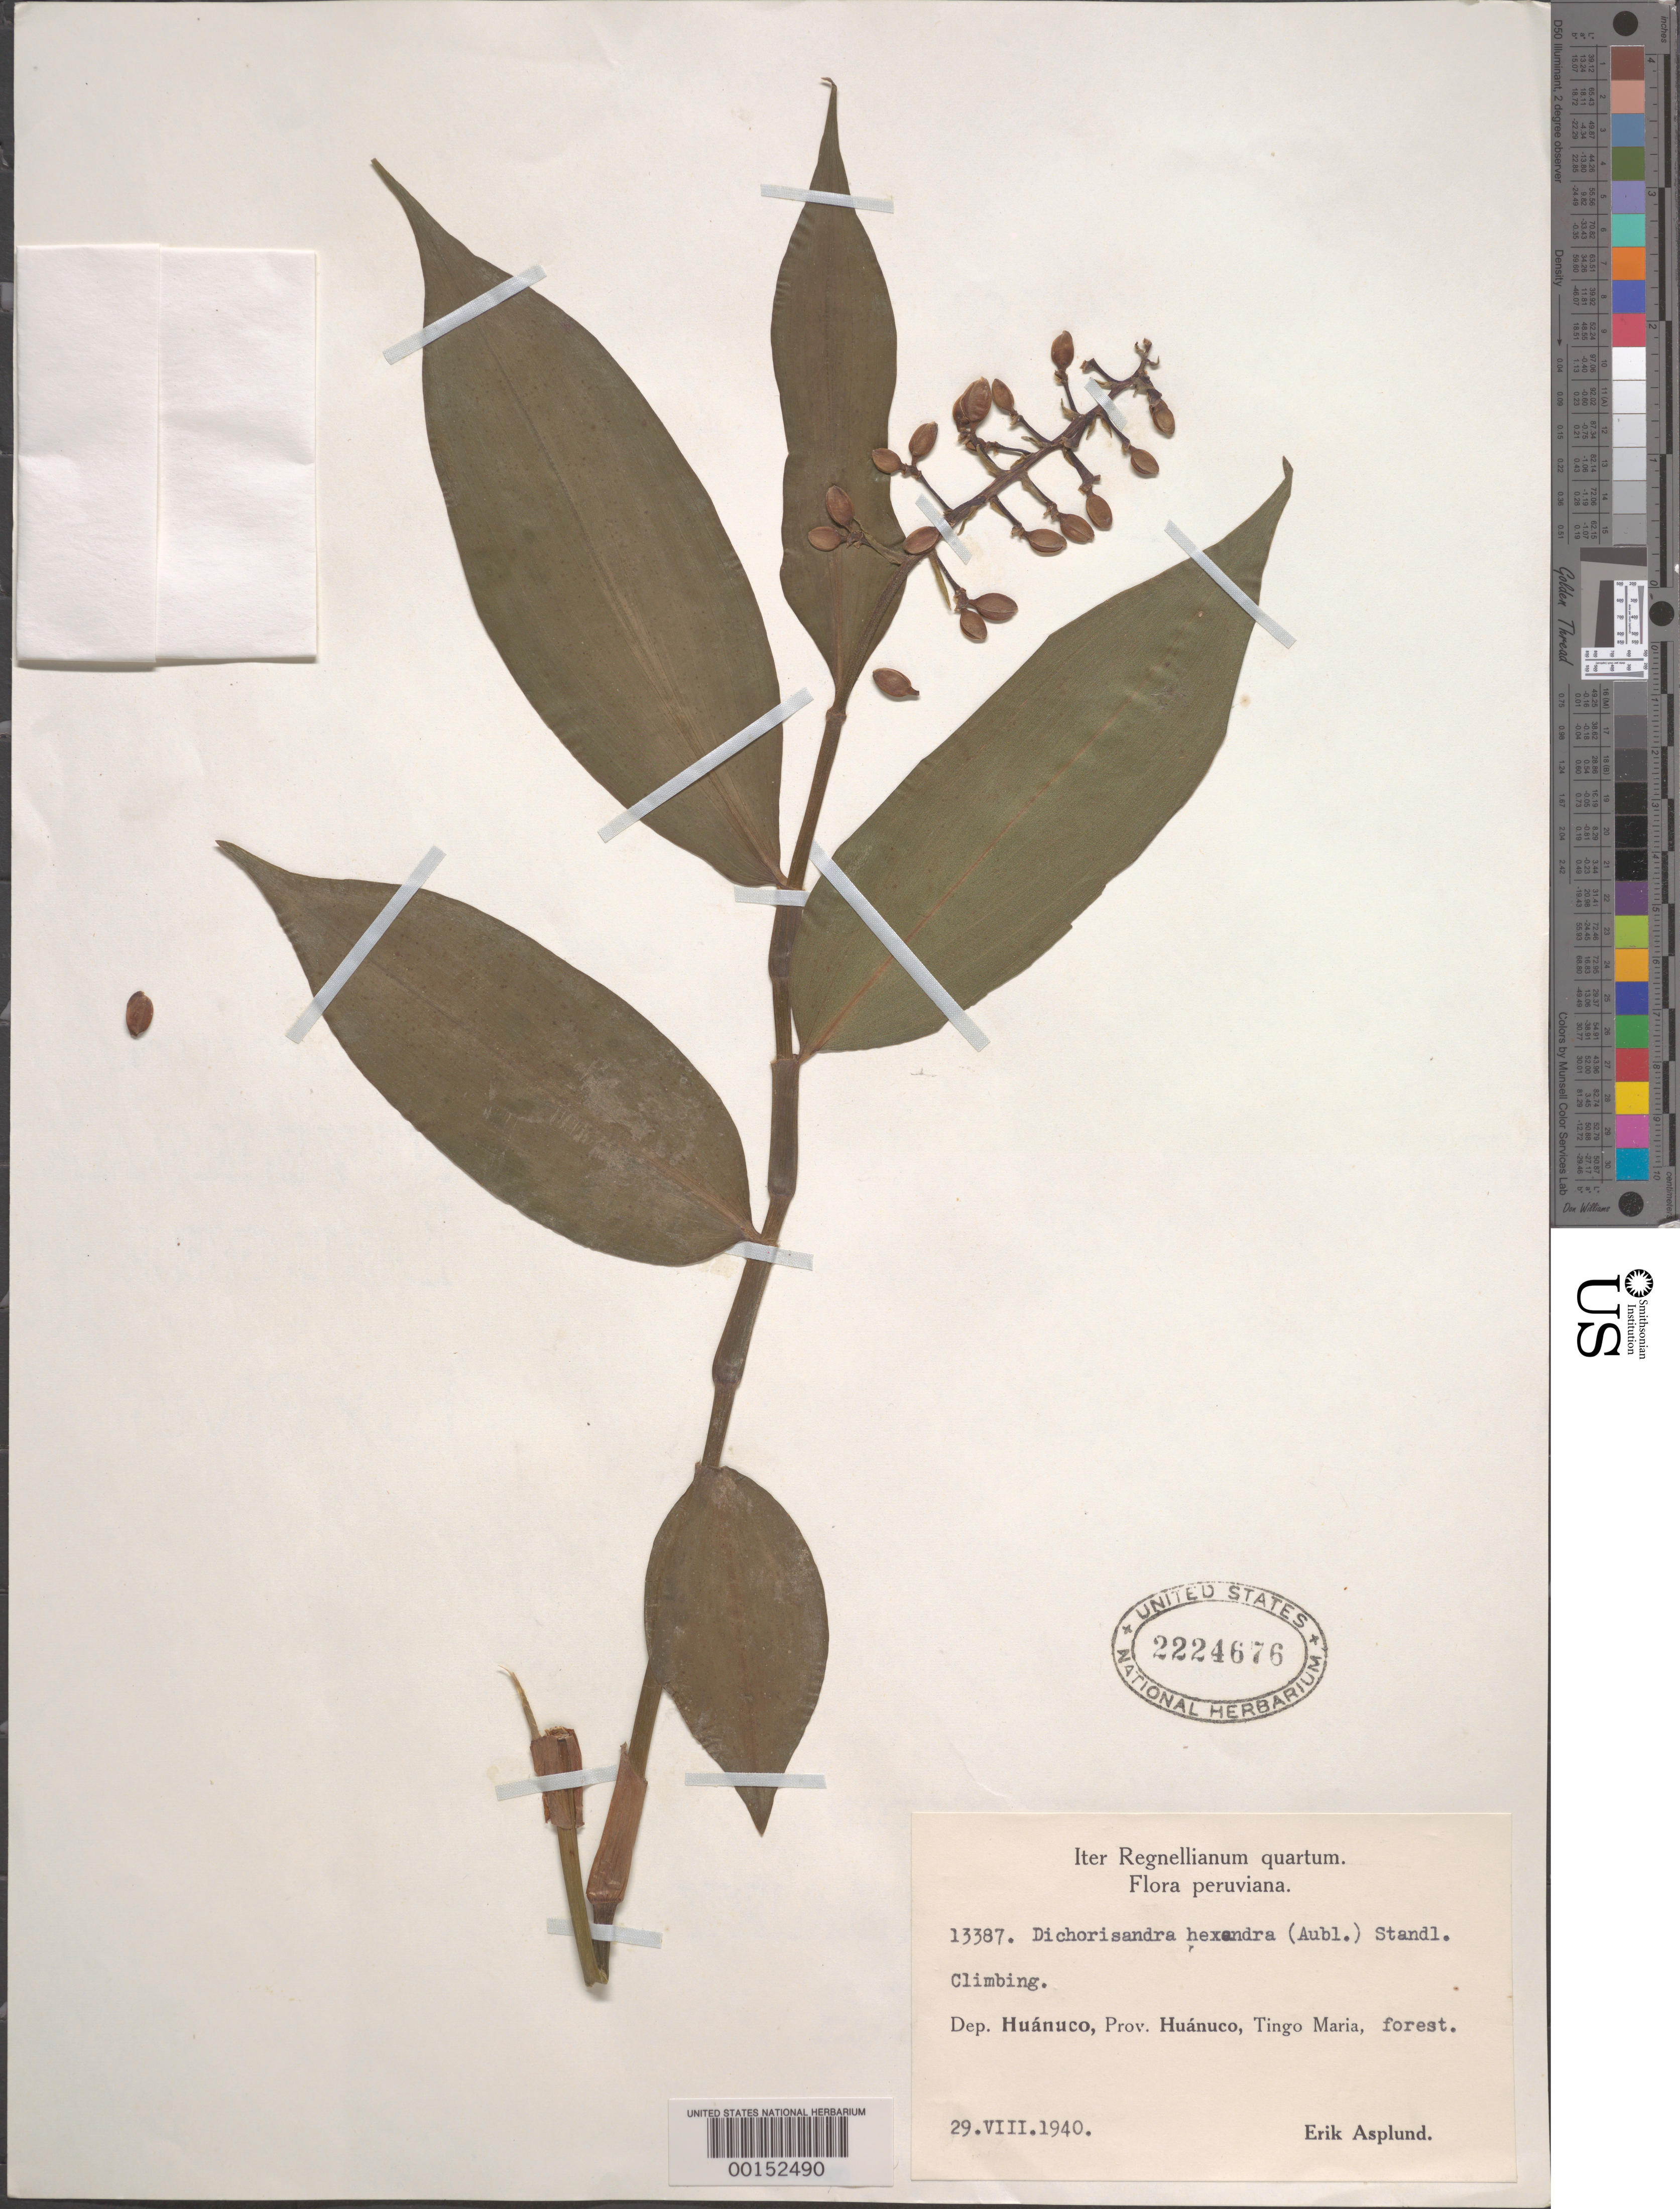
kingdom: Plantae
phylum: Tracheophyta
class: Liliopsida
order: Commelinales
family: Commelinaceae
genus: Dichorisandra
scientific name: Dichorisandra hexandra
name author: (Aubl.) Standl.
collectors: E. Asplund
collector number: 13387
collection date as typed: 29 Aug 1940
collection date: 1940-08-29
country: Peru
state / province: Huánuco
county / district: Leoncio Prado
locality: Tingo María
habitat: Forest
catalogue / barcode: US 2224676